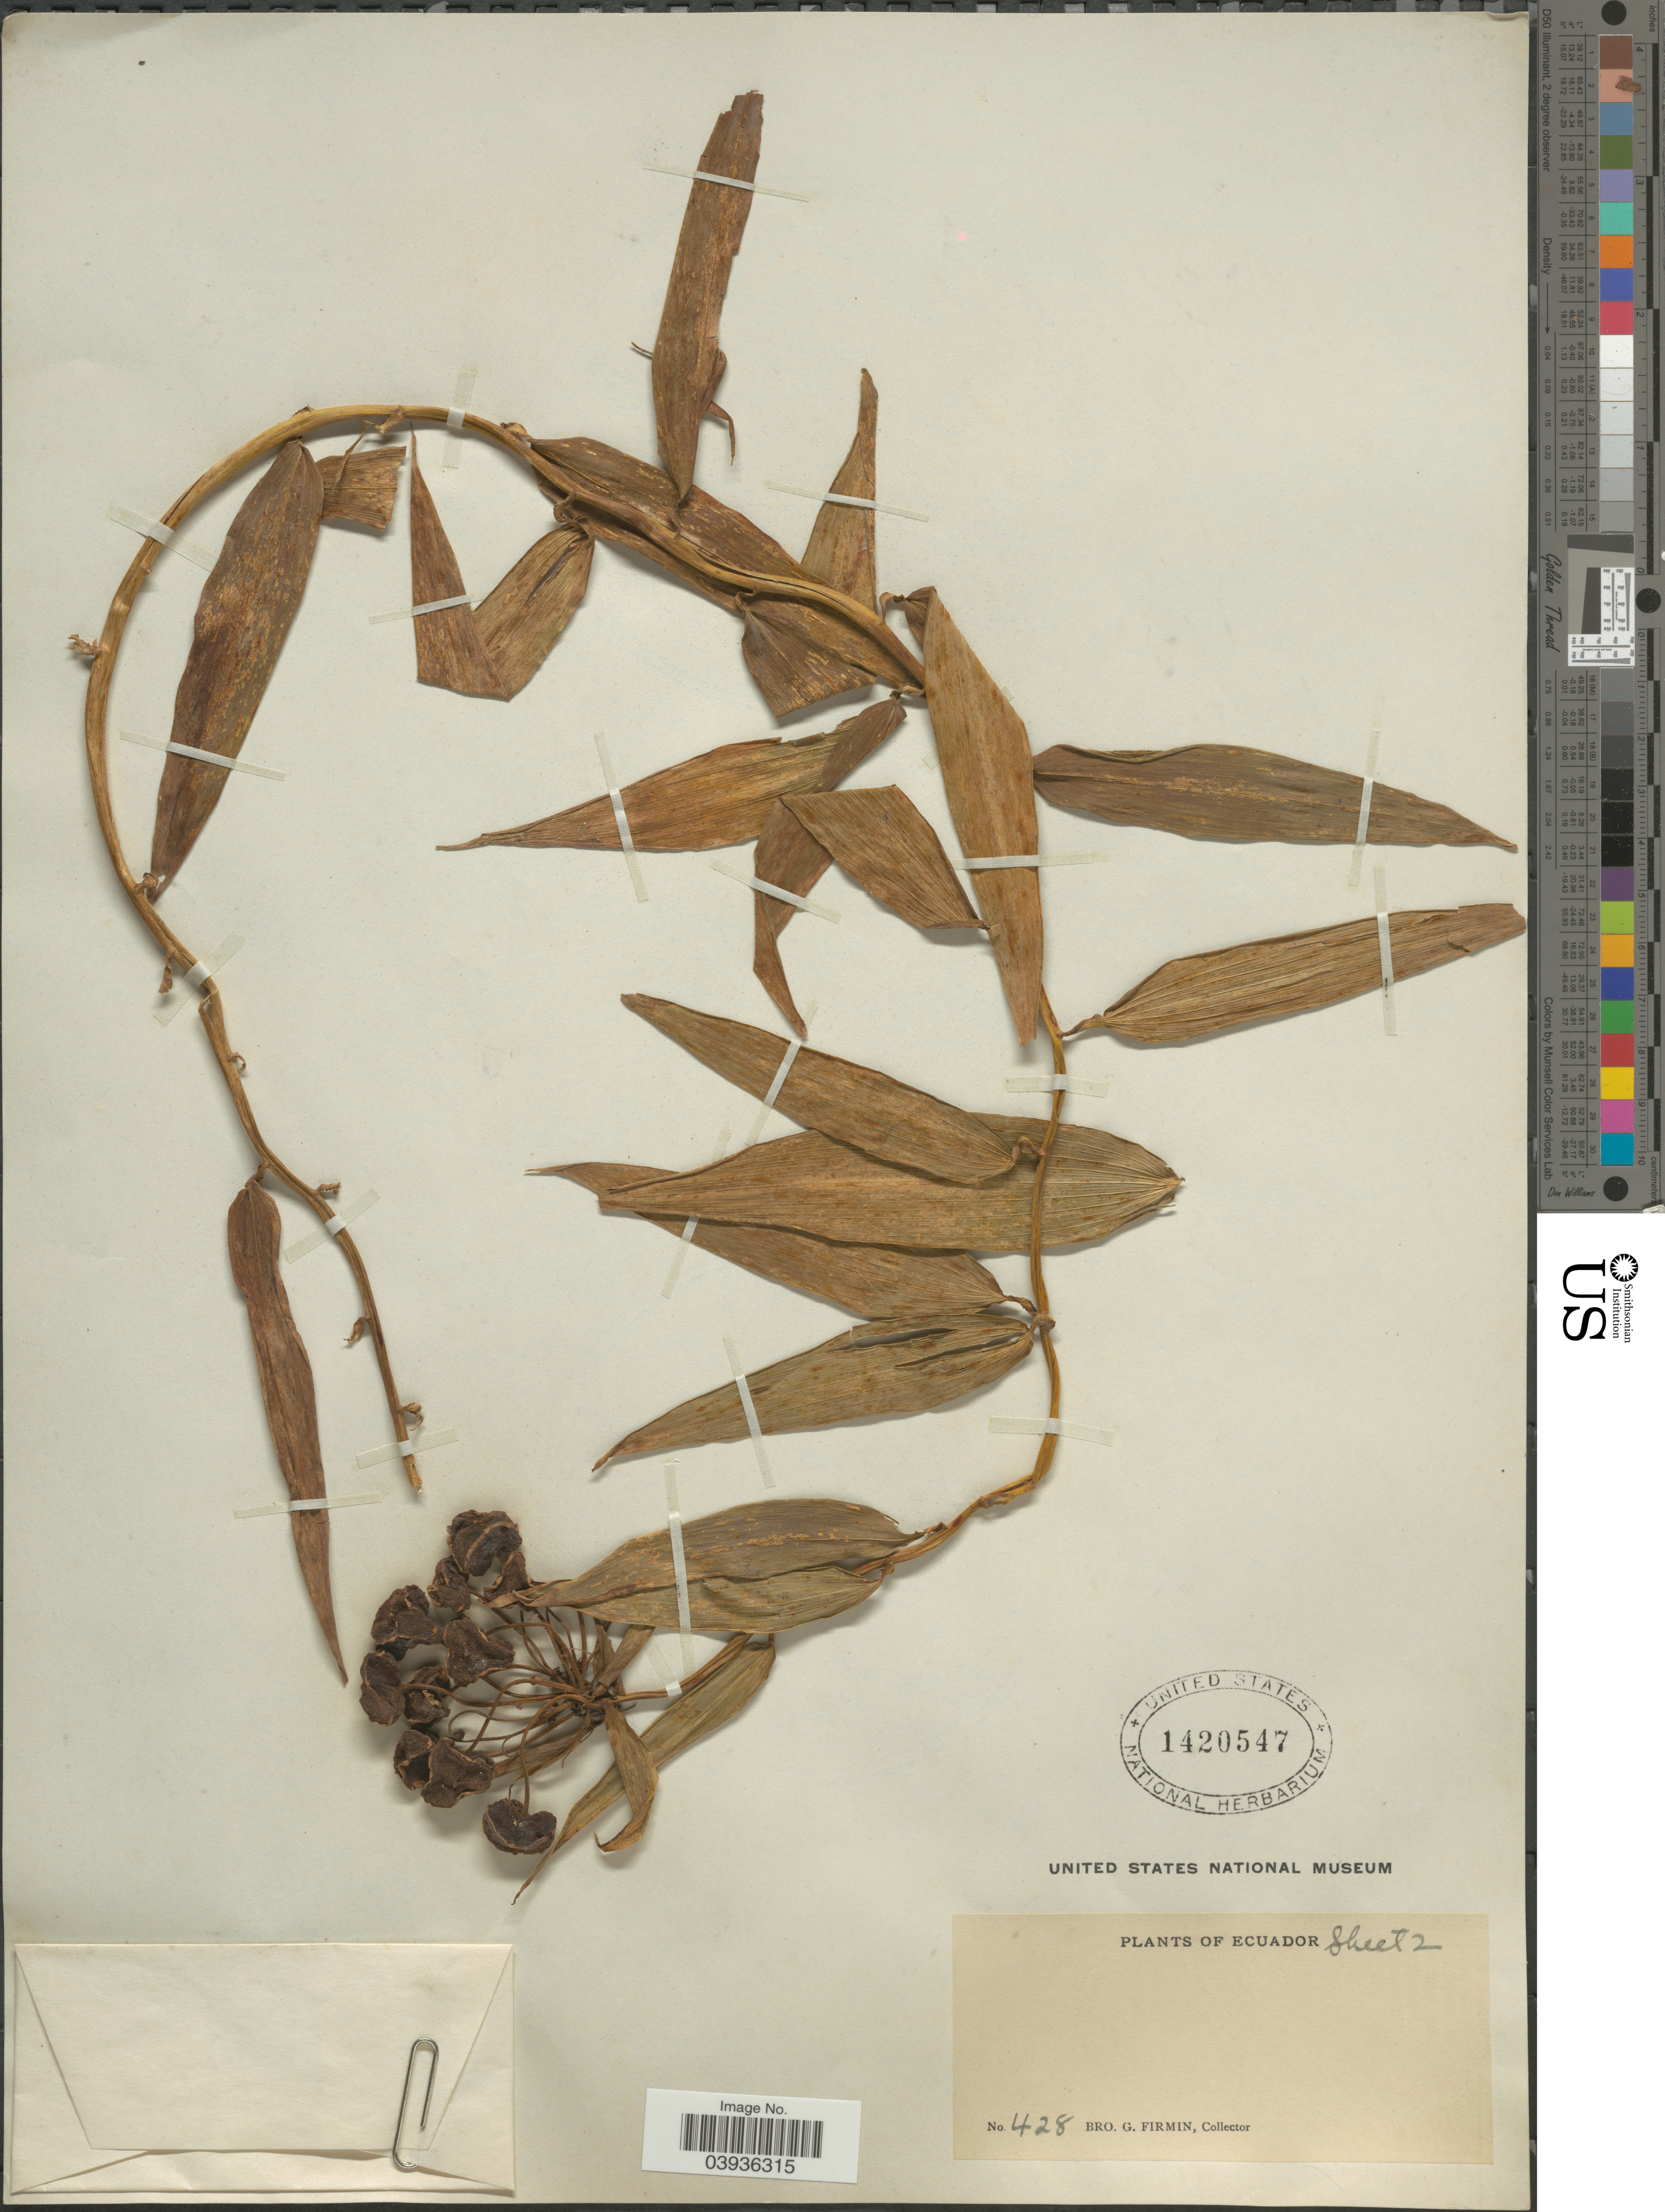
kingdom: Plantae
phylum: Tracheophyta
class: Liliopsida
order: Liliales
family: Alstroemeriaceae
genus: Bomarea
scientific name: Bomarea sp.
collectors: F. Firmin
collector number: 428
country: Ecuador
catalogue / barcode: US 1420547